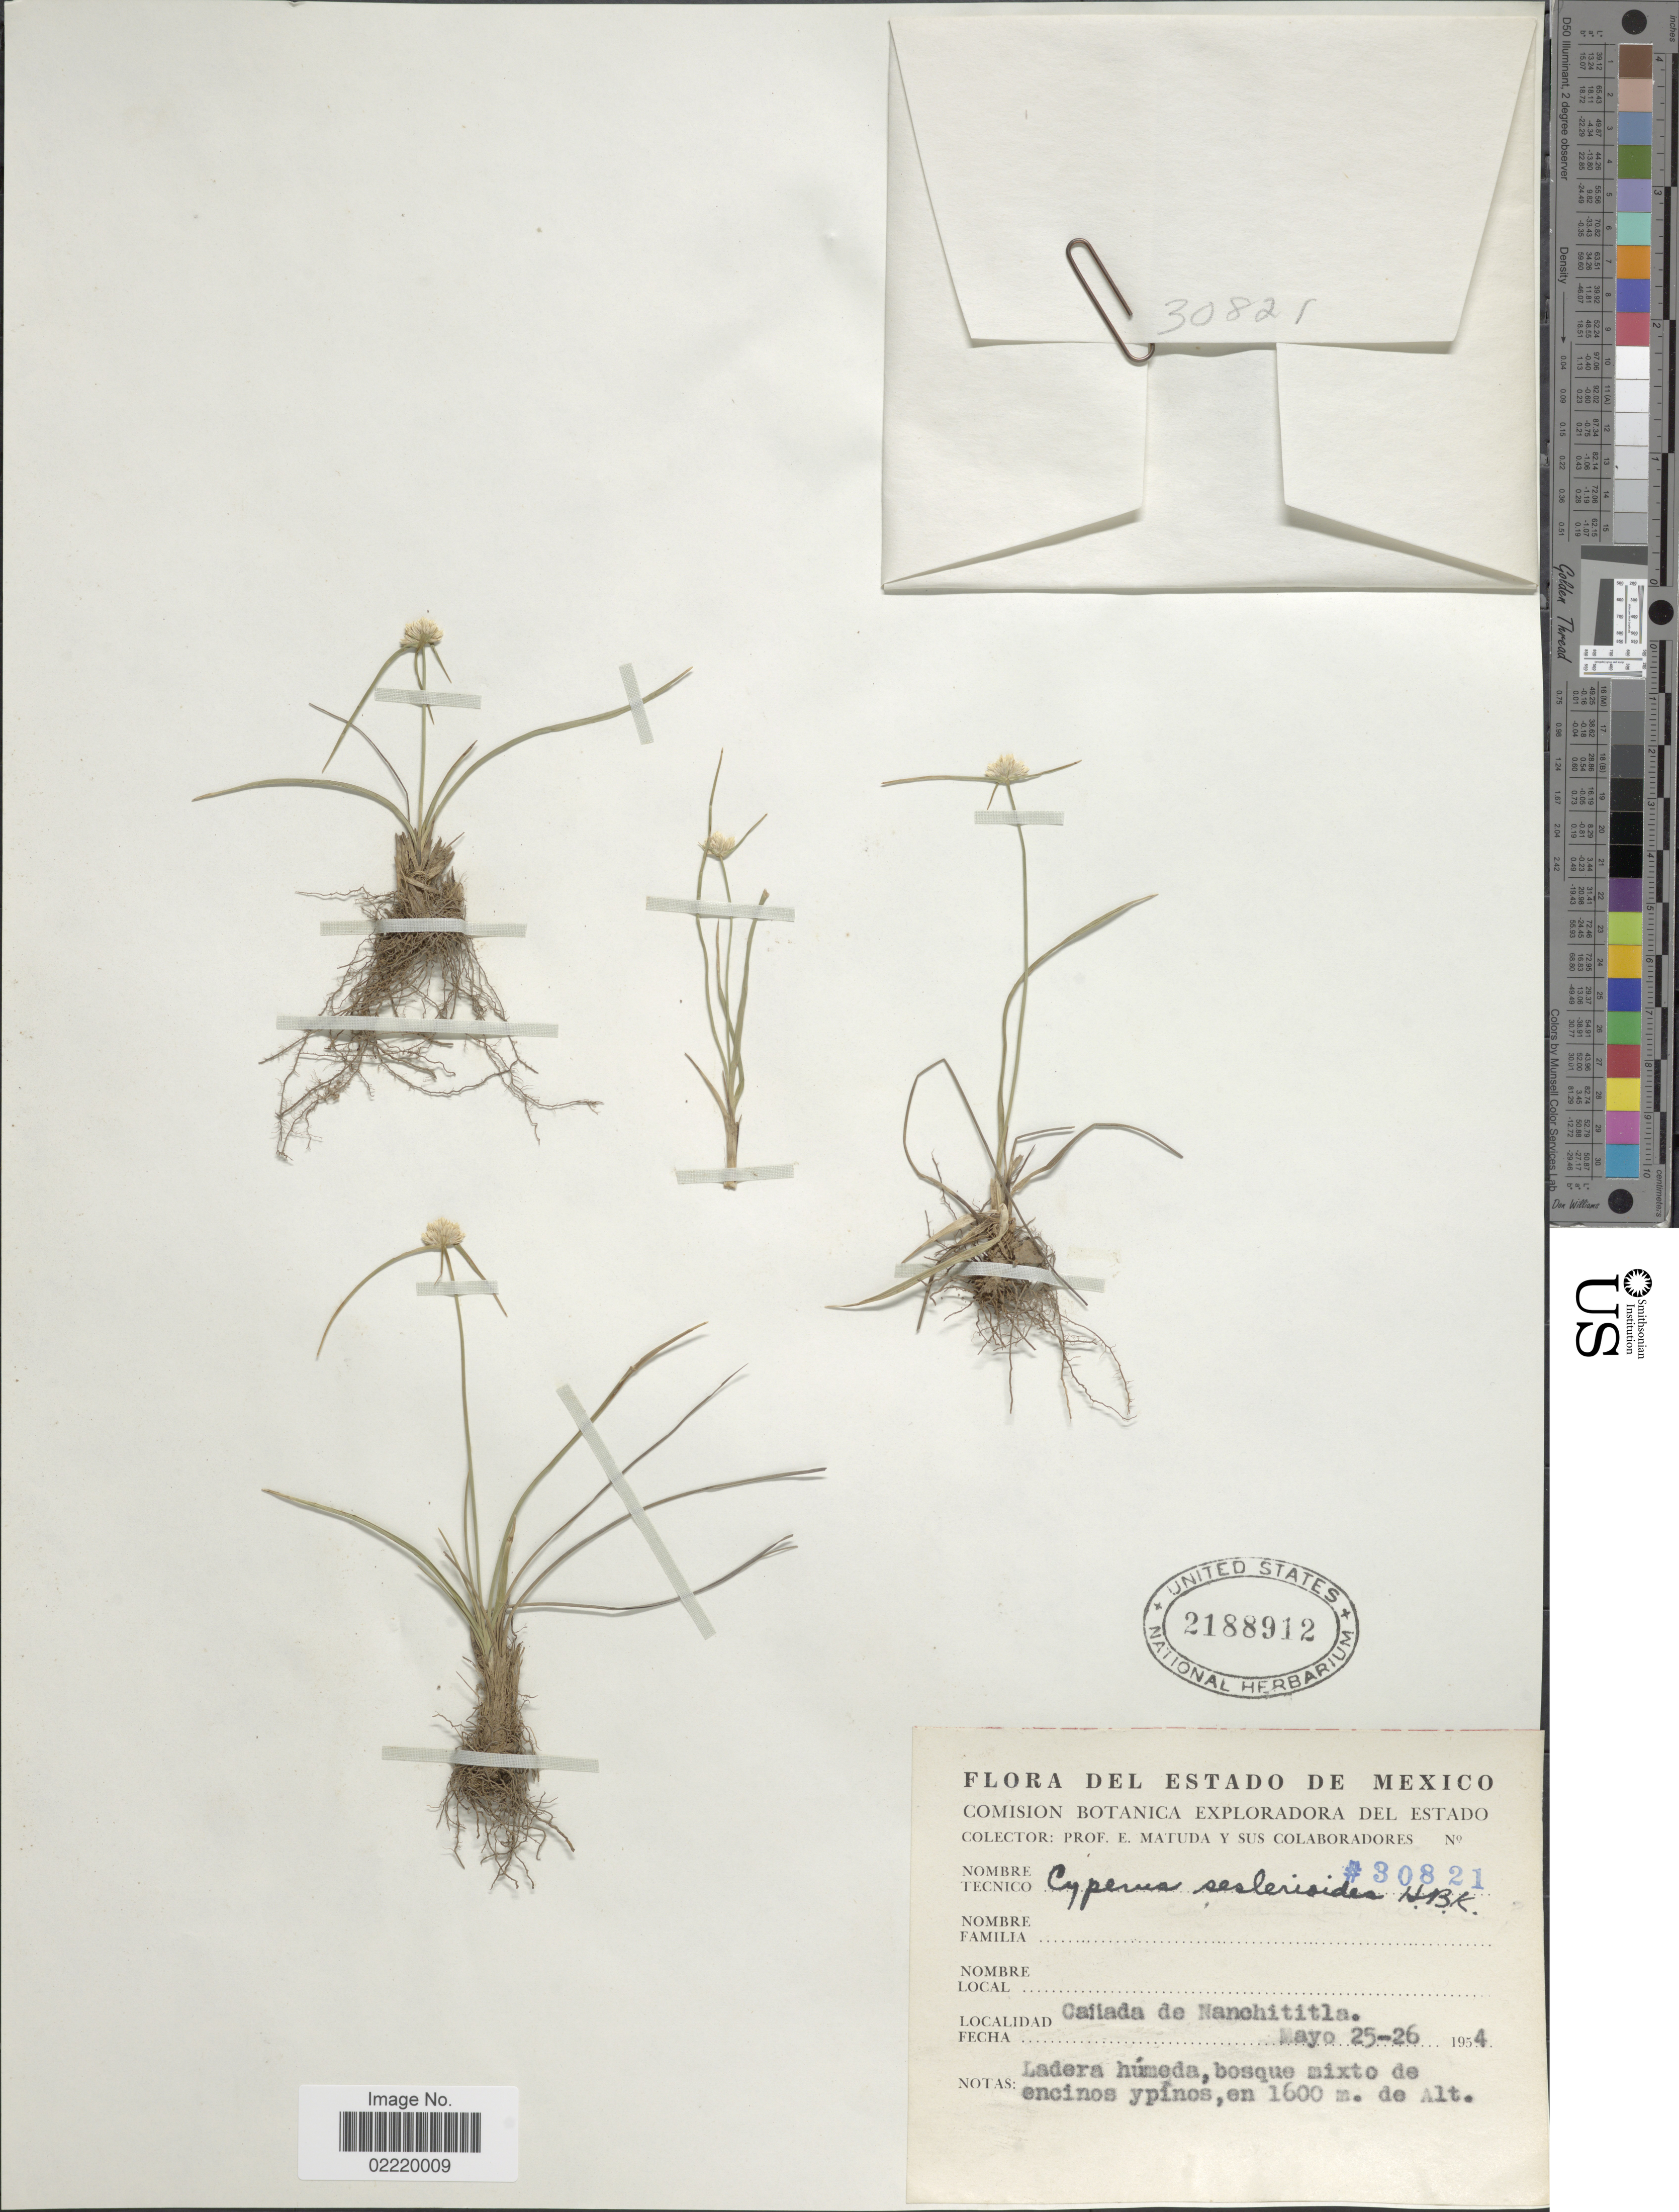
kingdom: Plantae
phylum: Tracheophyta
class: Liliopsida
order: Poales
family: Cyperaceae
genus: Cyperus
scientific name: Cyperus seslerioides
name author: Kunth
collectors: E. Matuda & et al.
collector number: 30821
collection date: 1954-05-25/1954-05-26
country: Mexico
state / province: México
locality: Canada de Nanchititla, ladera humeda, bosque mixto de encinos y pinos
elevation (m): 1600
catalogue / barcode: US 2188912